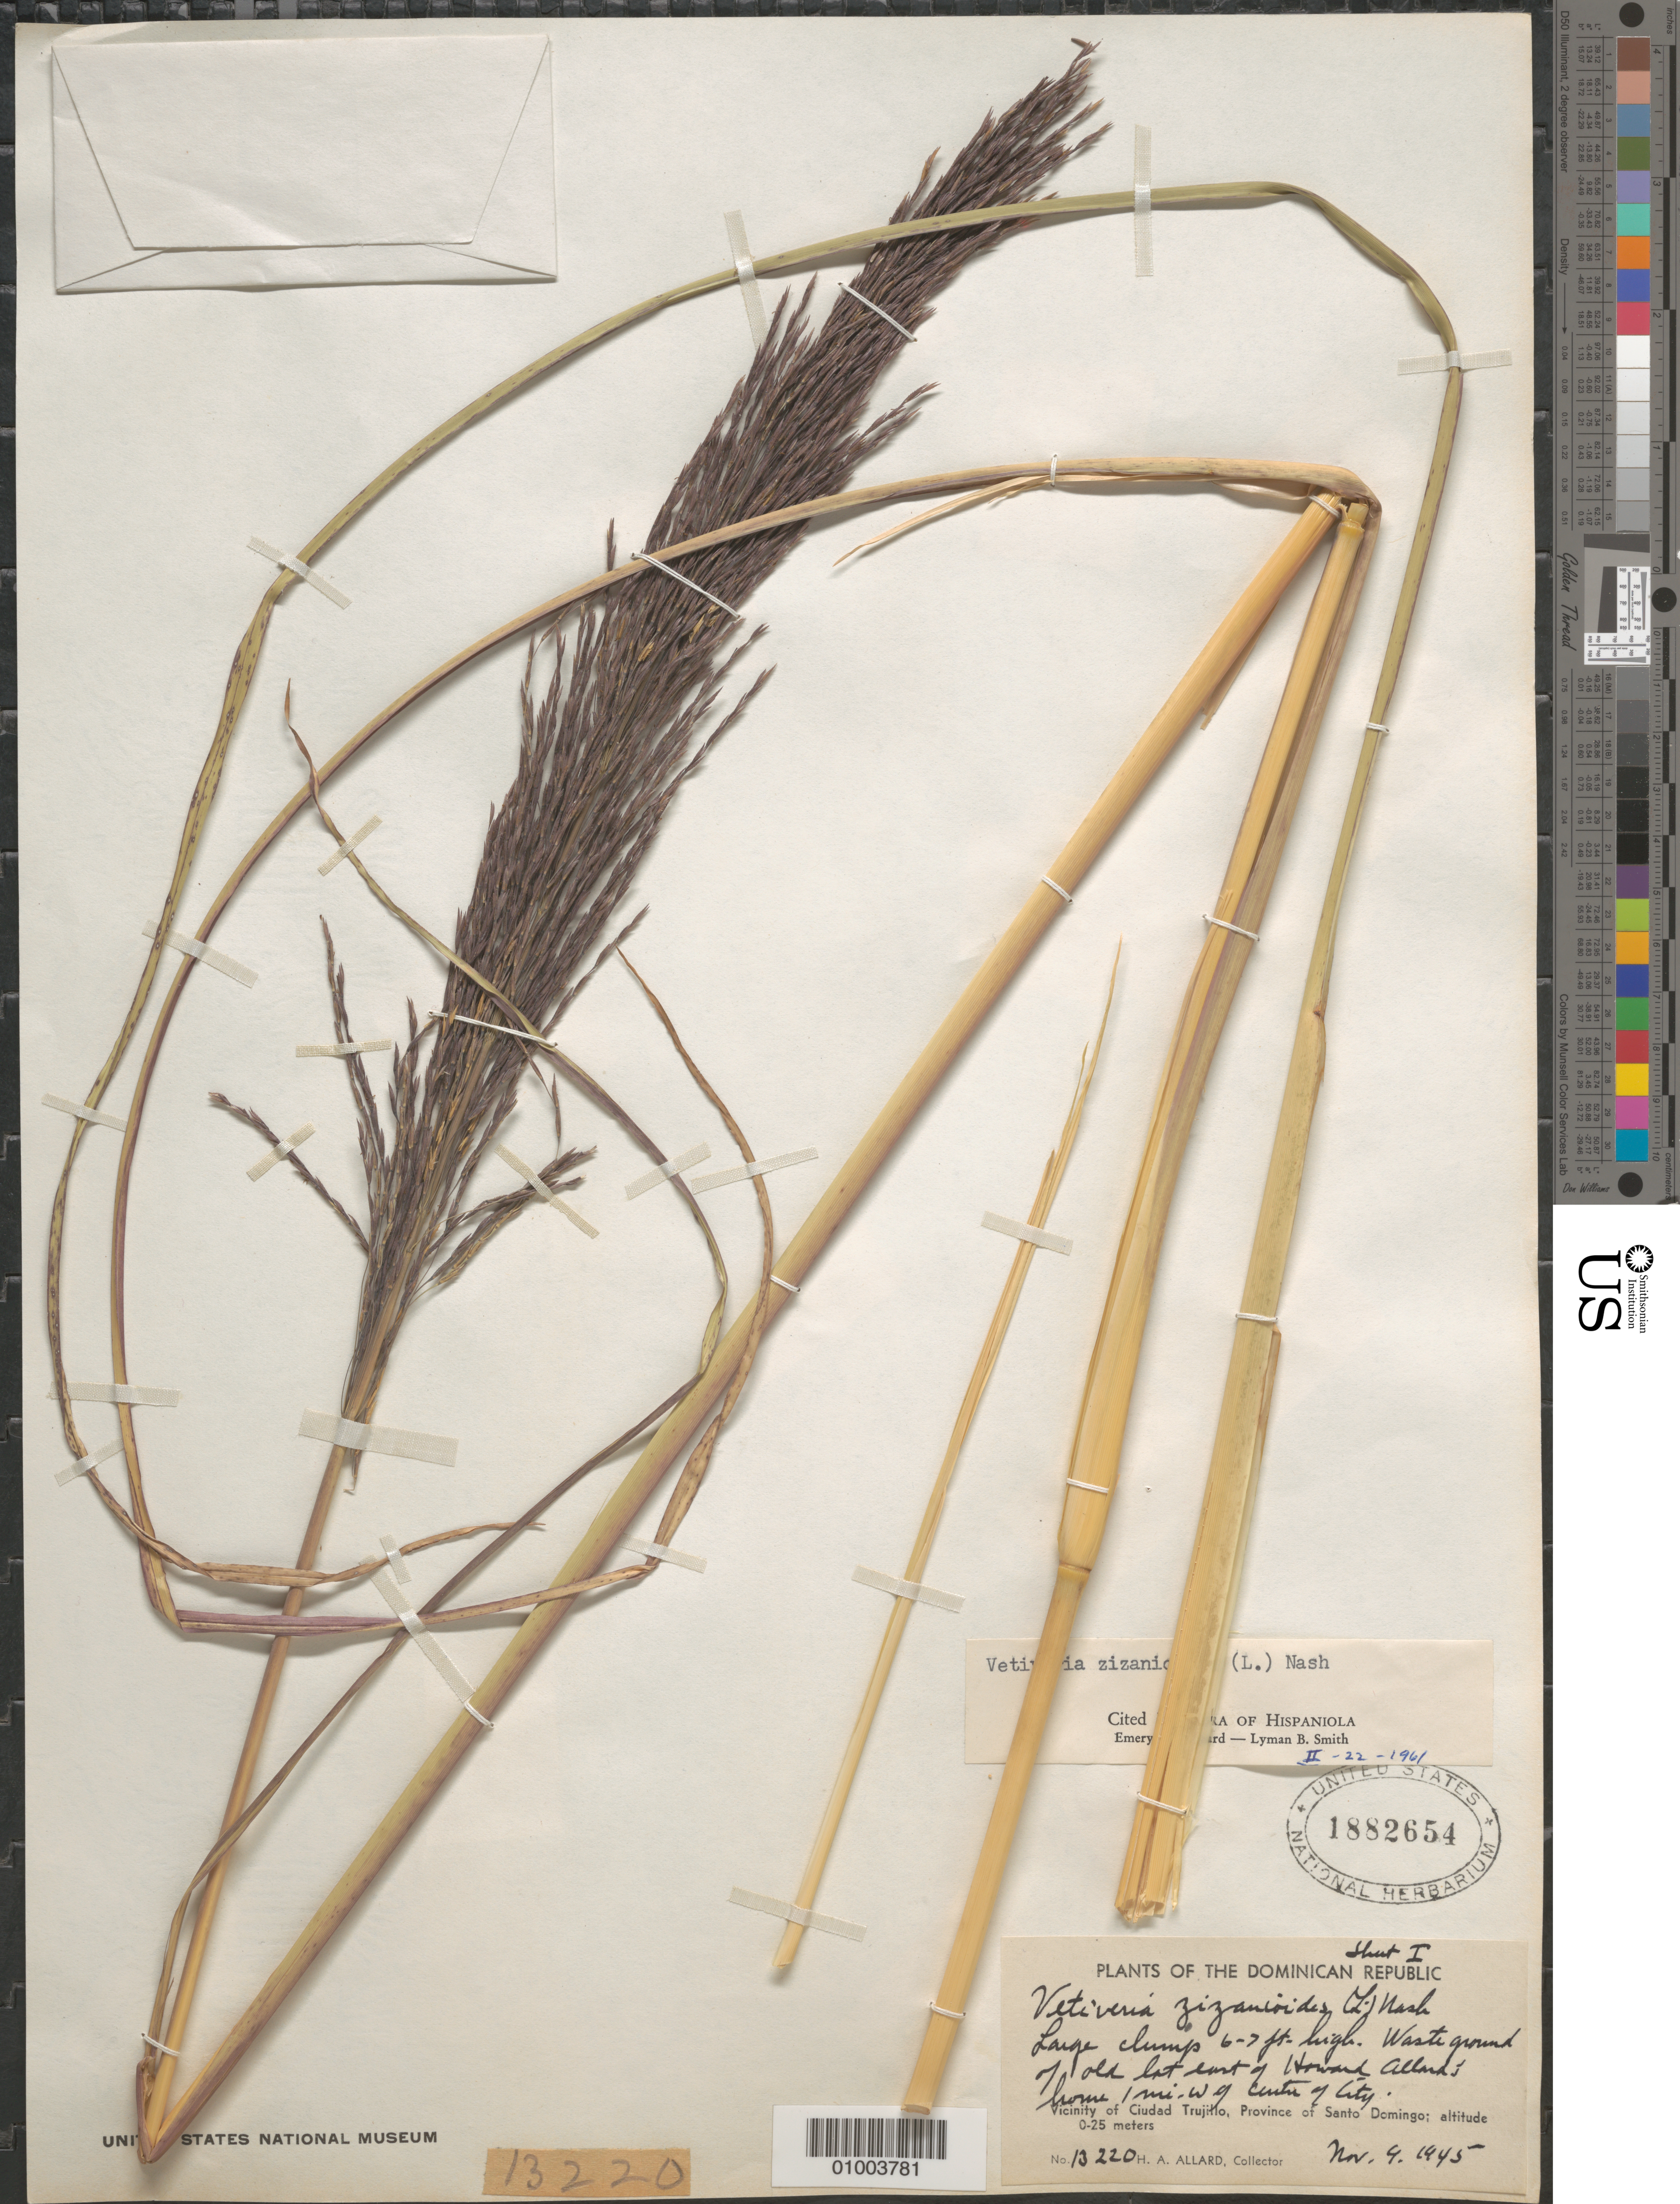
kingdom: Plantae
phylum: Tracheophyta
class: Liliopsida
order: Poales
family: Poaceae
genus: Vetiveria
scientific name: Vetiveria zizanioides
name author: (L.) Nash ex Small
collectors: H. A. Allard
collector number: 13220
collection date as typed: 04 Nov 1945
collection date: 1945-11-04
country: Dominican Republic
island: Hispaniola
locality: Vicinity of Ciudad Trujillo, Province of Santo Domingo. Large clumps 6-7 ft high. Wasteground. old.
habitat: waste ground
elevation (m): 0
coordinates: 0 N, 0 E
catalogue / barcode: US 1882654